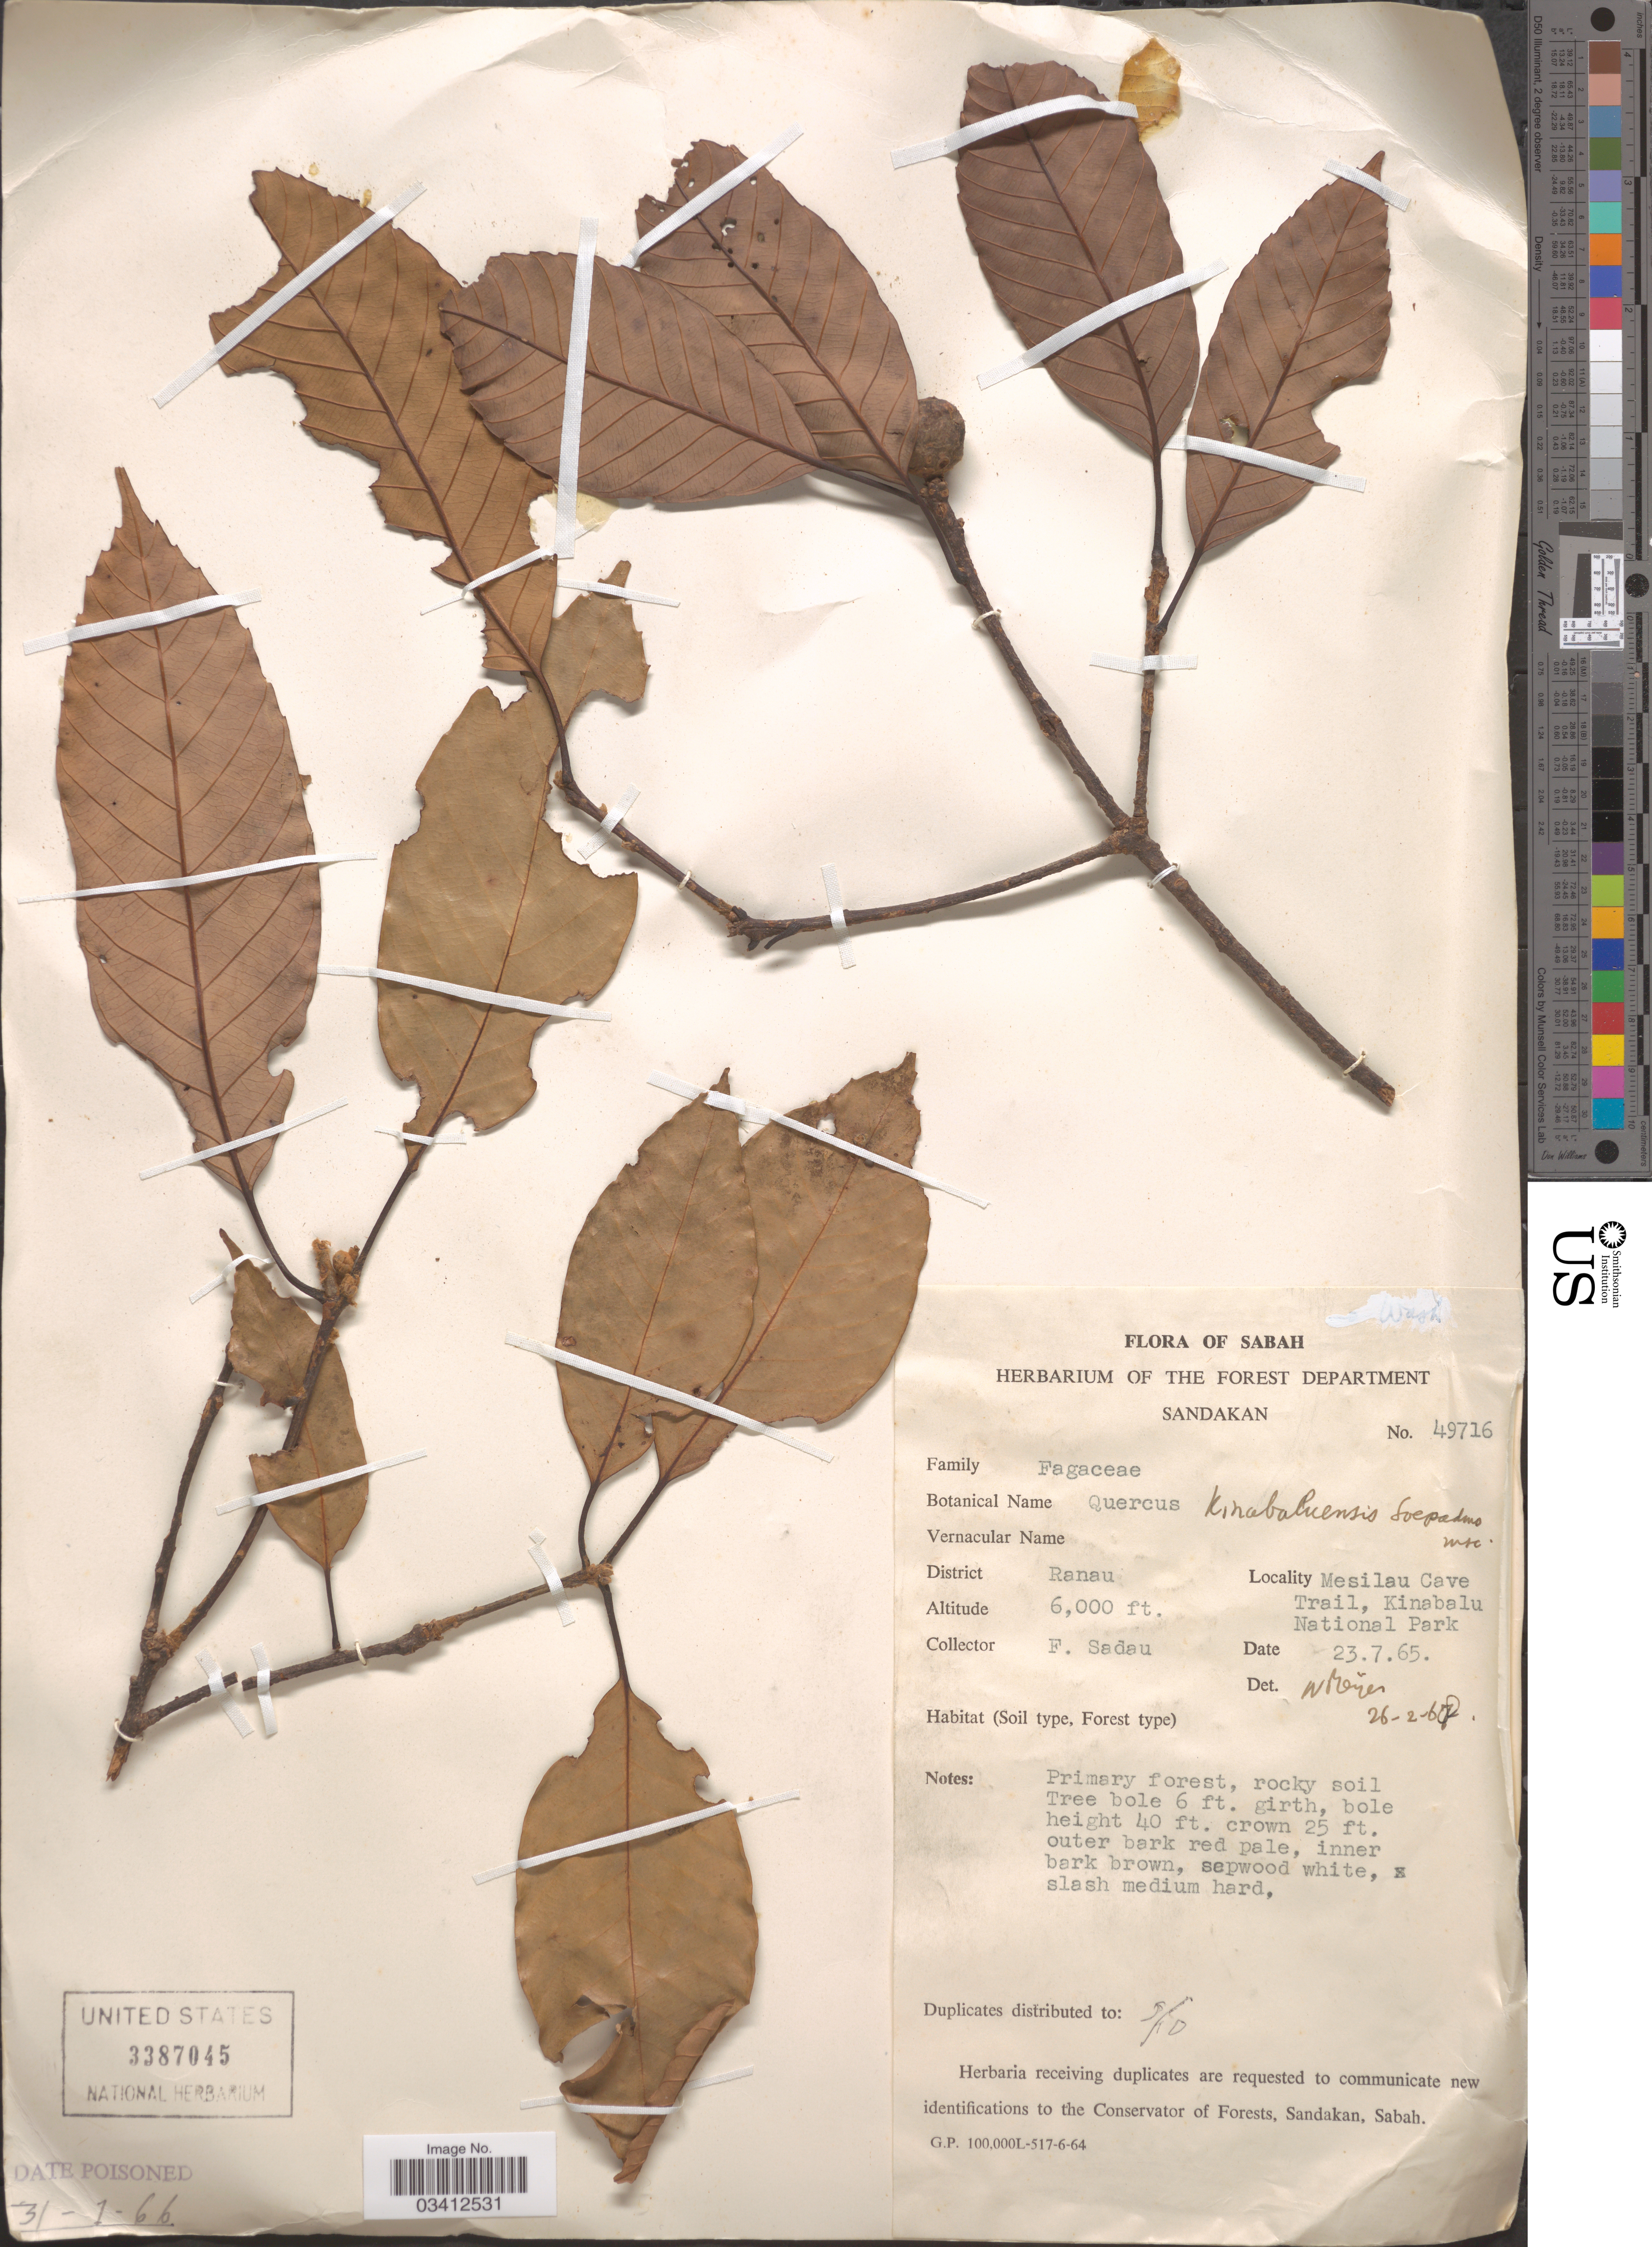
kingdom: Plantae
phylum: Tracheophyta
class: Magnoliopsida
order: Fagales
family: Fagaceae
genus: Quercus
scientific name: Quercus kinabaluensis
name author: Soepadmo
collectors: F. Sadau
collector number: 49716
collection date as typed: Transcribed d/m/y: 23/7/65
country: Malaysia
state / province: Sabah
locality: District Ranau. Mesilau Cave Trail, Kinabalu National Park.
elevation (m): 1829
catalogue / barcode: US 3387045